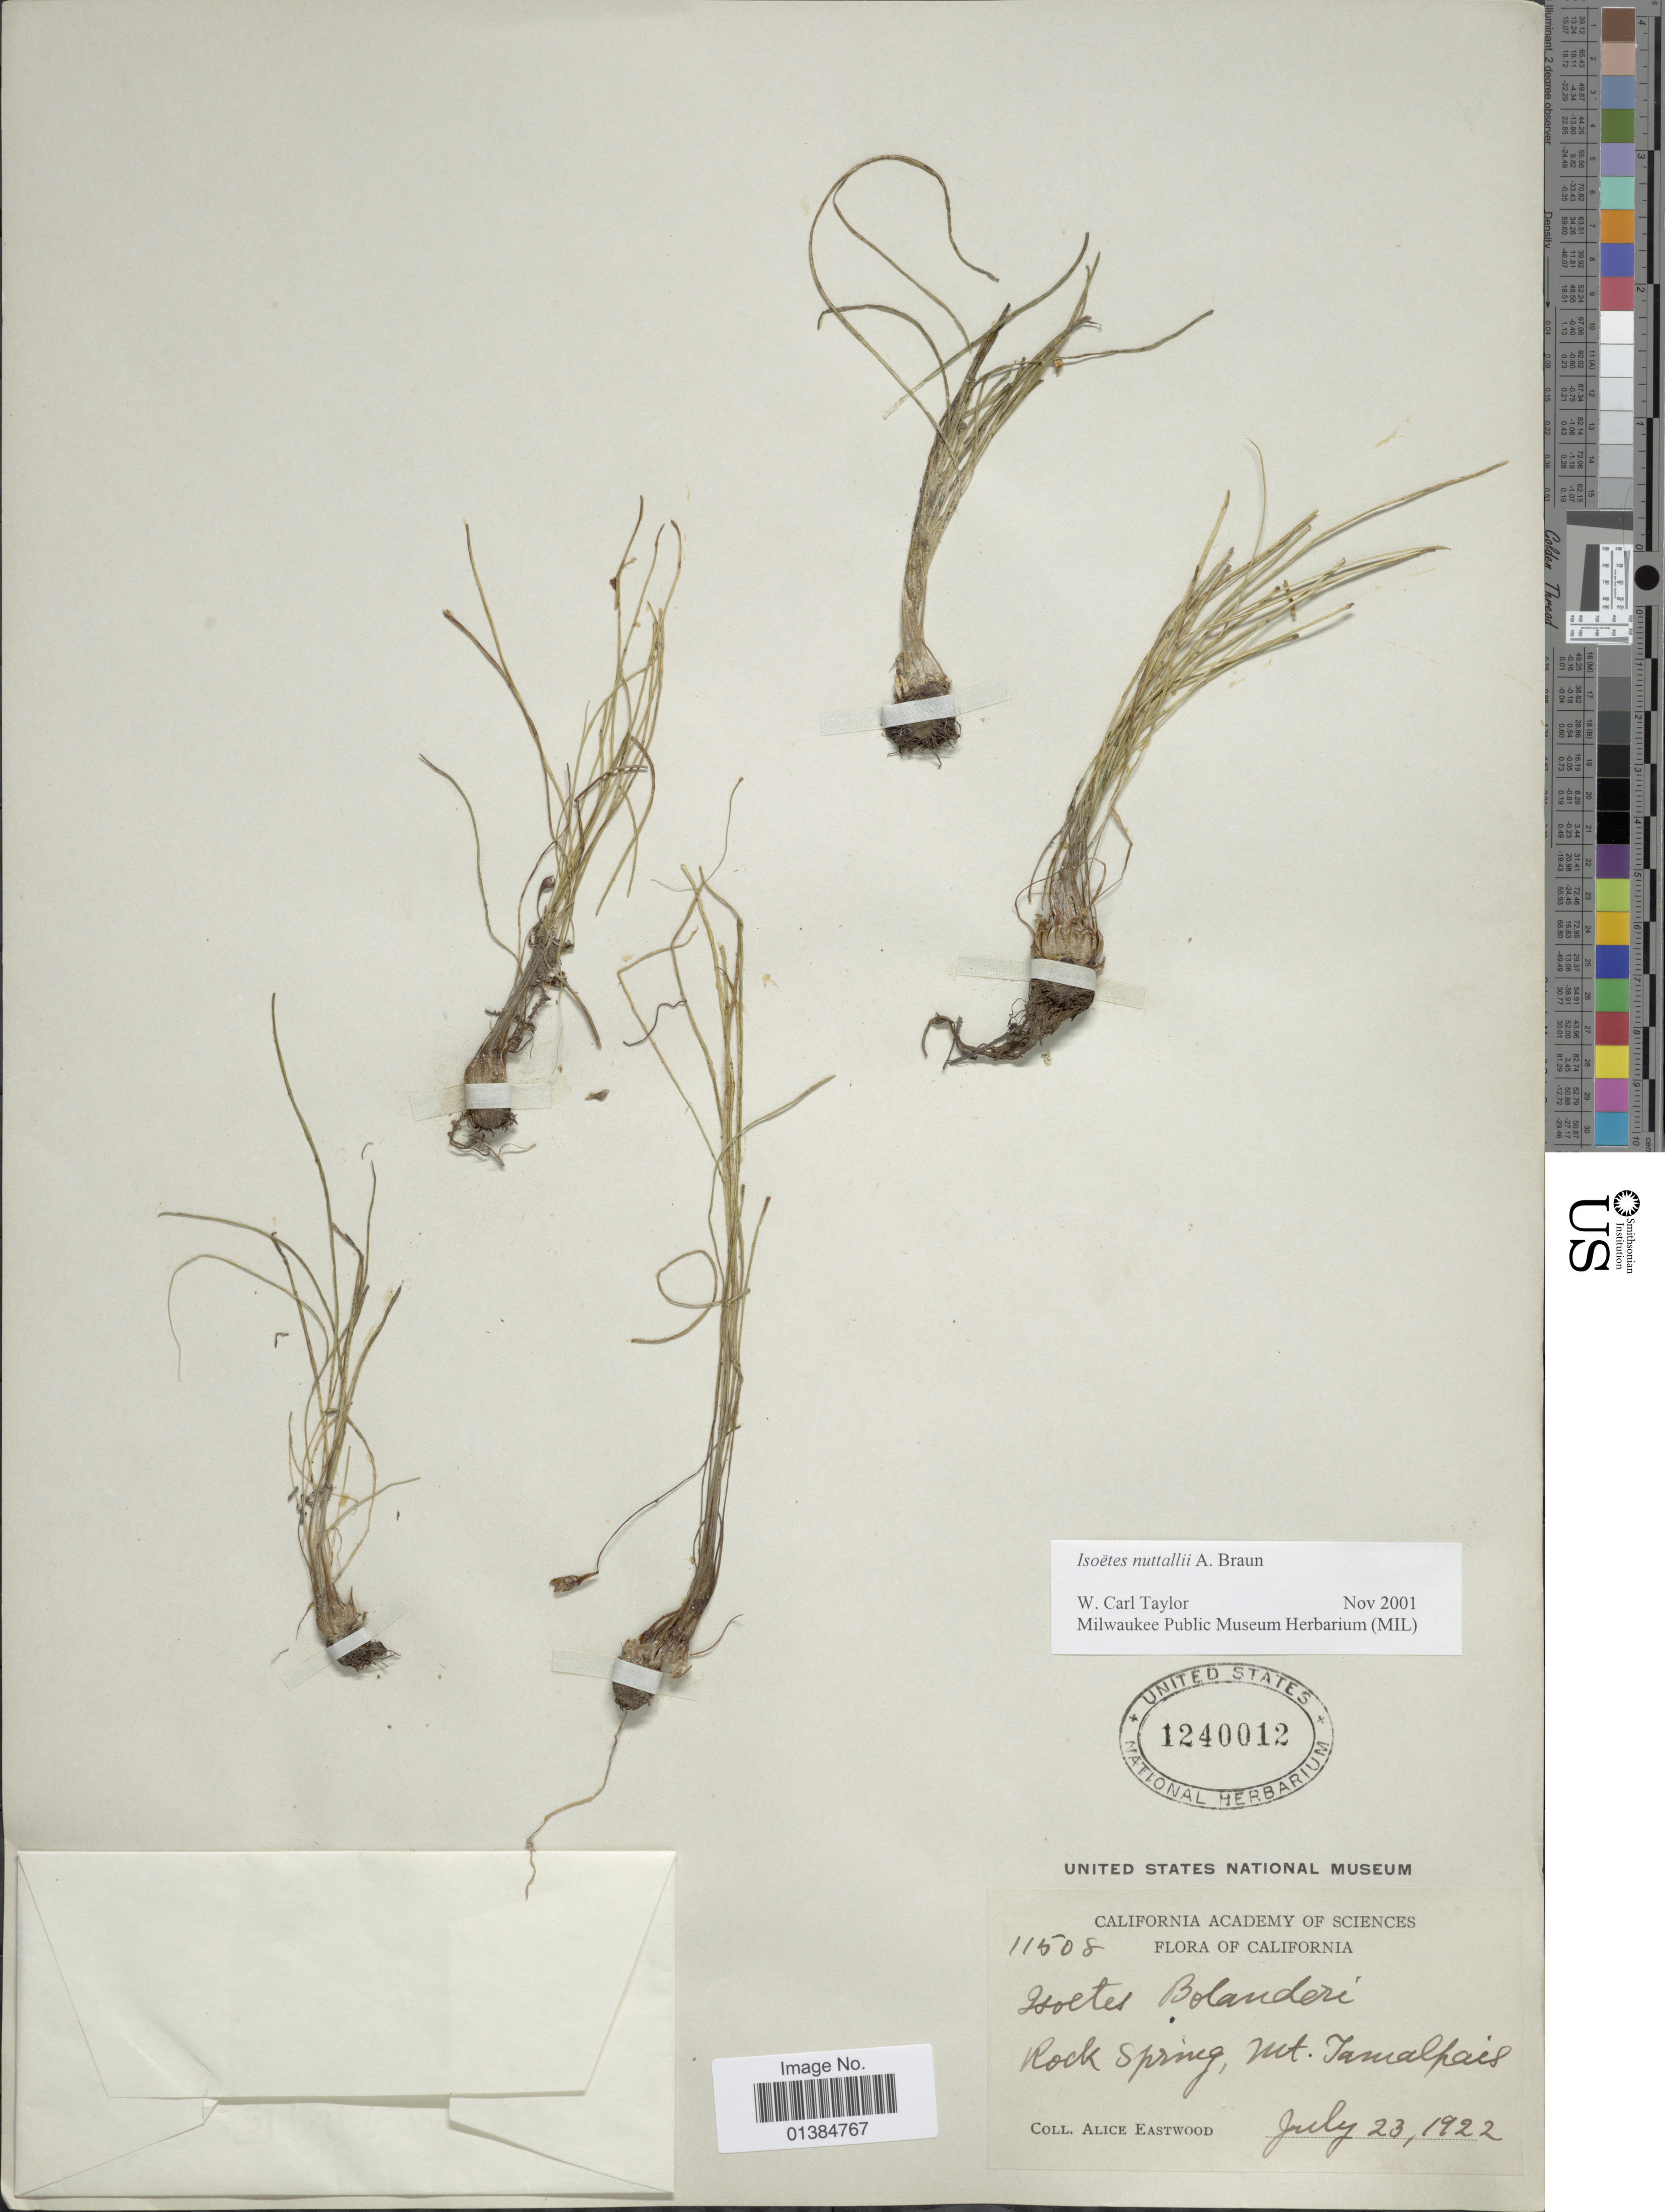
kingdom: Plantae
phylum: Tracheophyta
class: Lycopodiopsida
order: Isoetales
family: Isoetaceae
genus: Isoetes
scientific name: Isoetes nuttallii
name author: A. Braun ex Engelm.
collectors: A. Eastwood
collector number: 11508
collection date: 1922-07-23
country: United States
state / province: California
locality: Rock Spring, Mt. Tamalpais.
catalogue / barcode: US 1240012